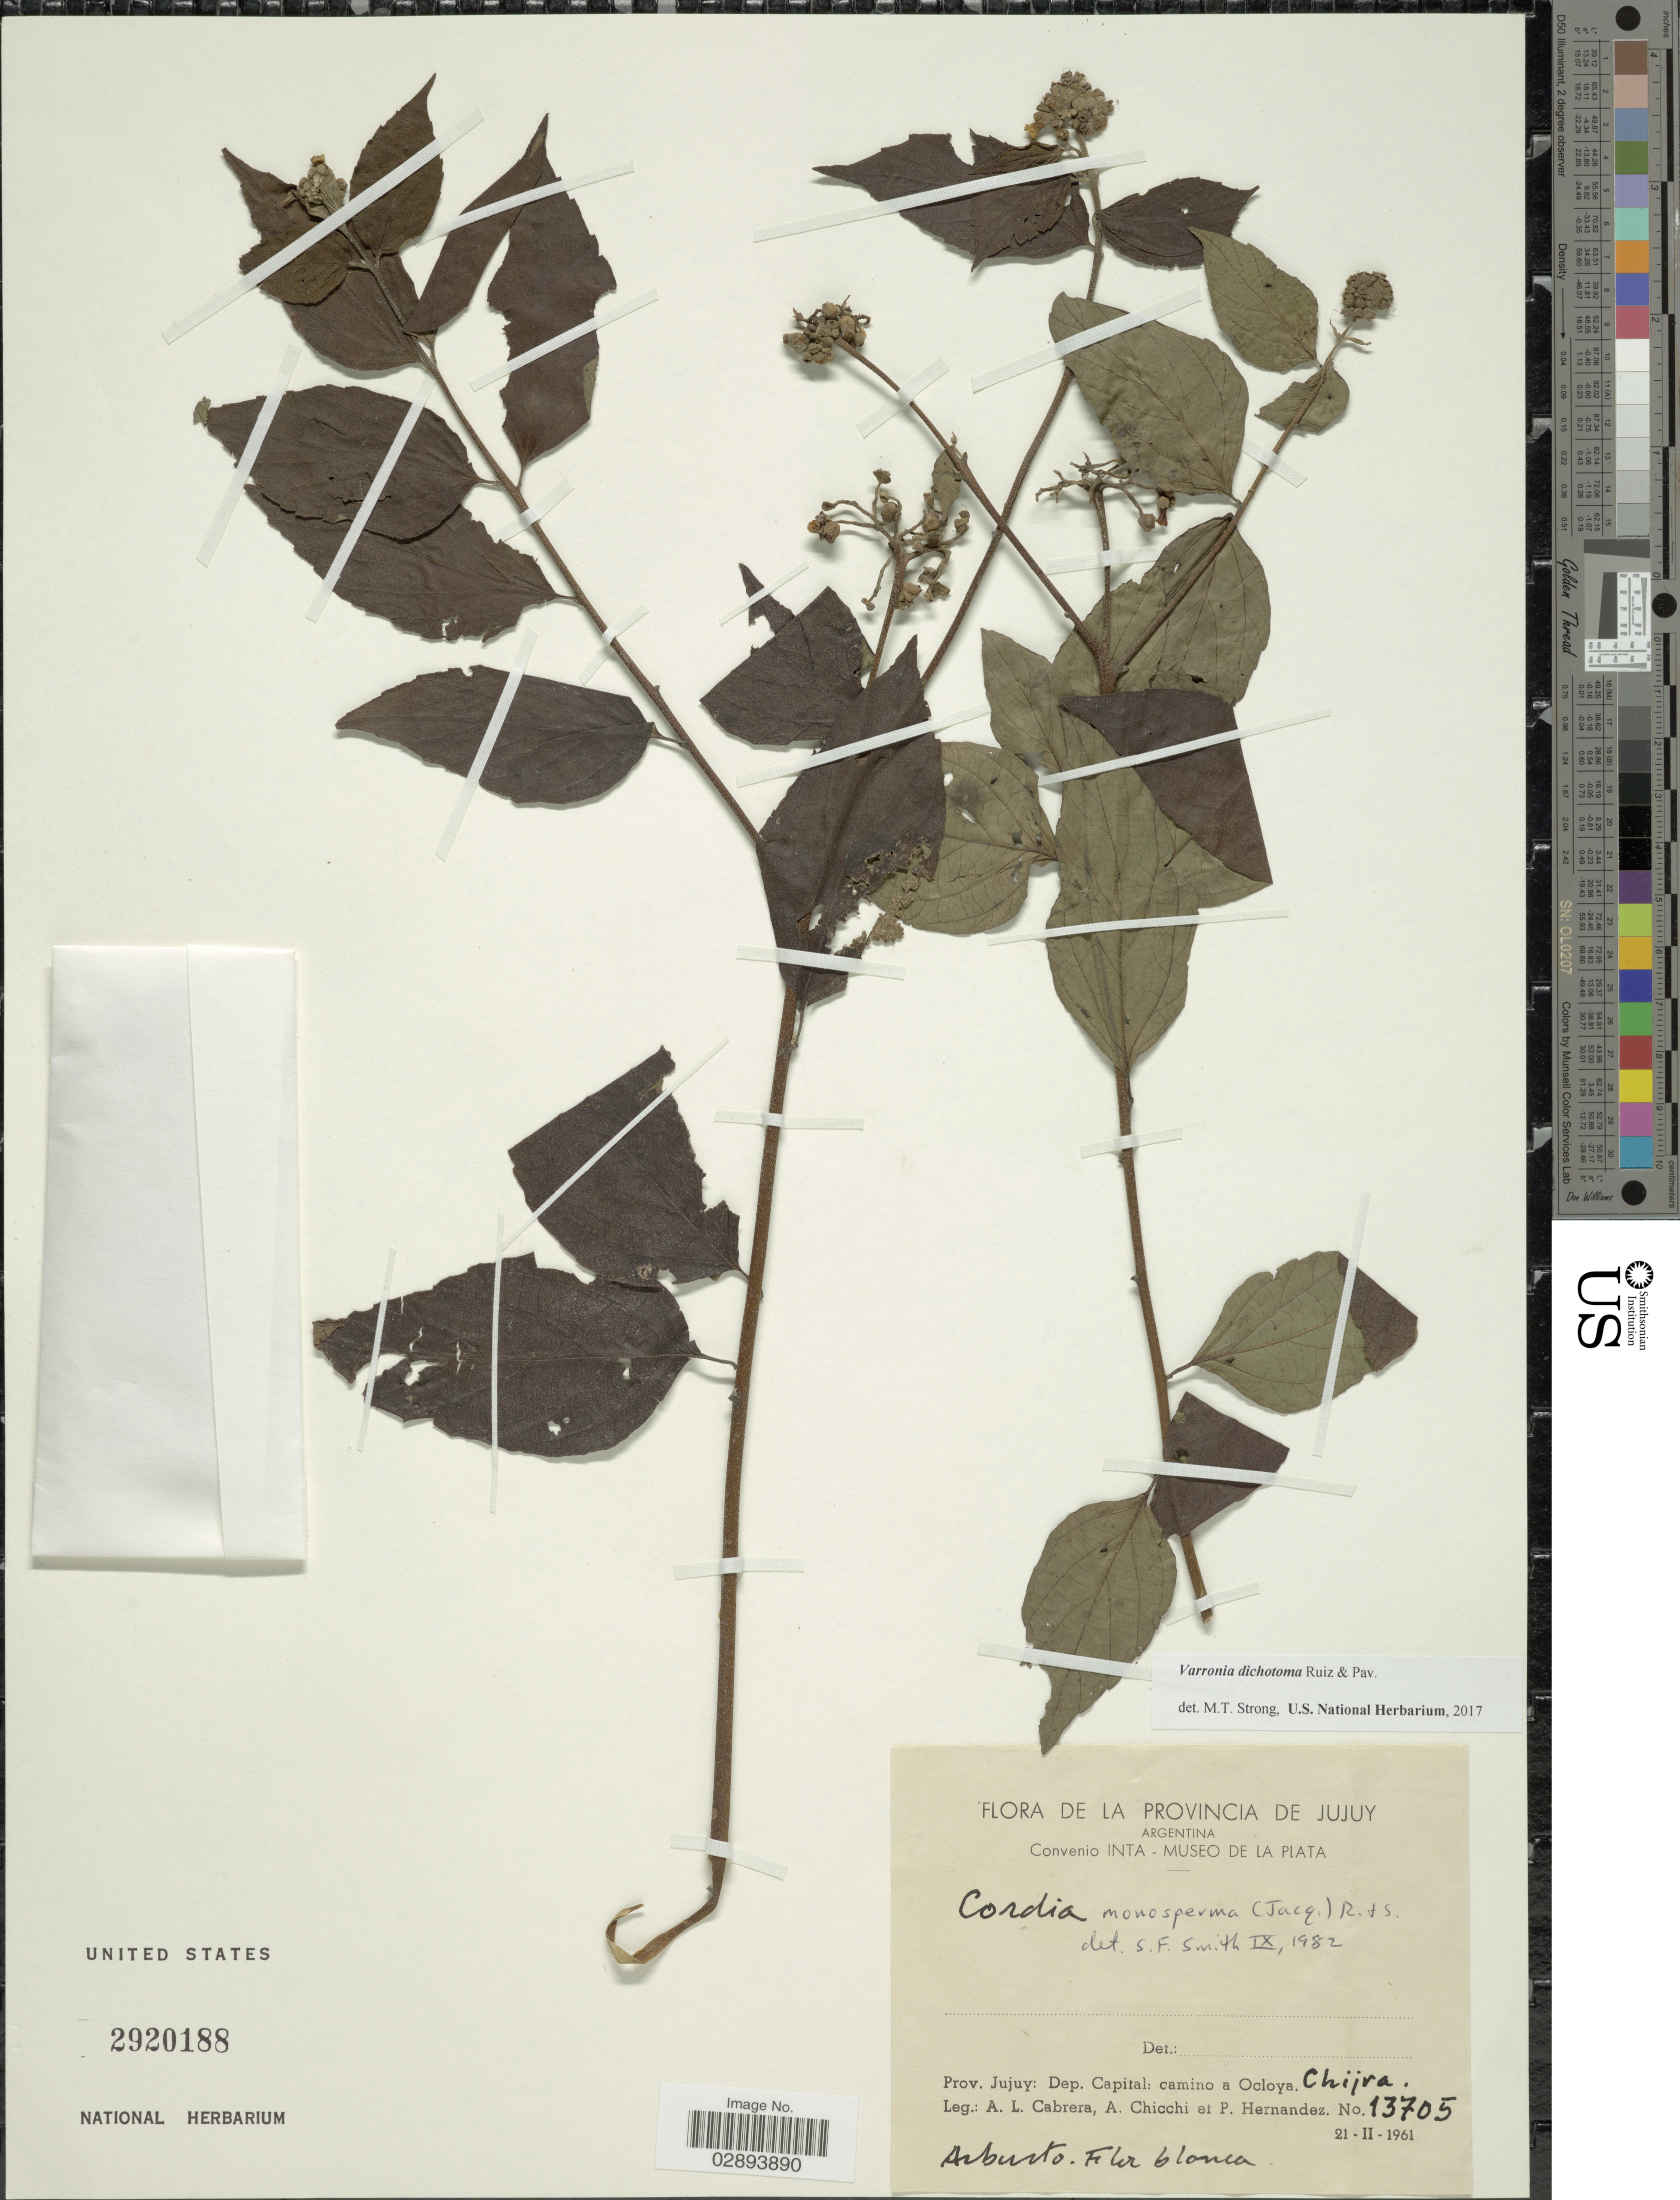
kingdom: Plantae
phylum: Tracheophyta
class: Magnoliopsida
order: Boraginales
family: Cordiaceae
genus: Varronia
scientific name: Varronia dichotoma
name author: Ruiz & Pav.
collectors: A. L. Cabrera, A. Chicchi & P. Hernandez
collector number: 13705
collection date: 1961-02-21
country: Argentina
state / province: Jujuy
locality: Dep. Capital, camino e Ocloya, Chijva.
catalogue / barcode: US 2920188